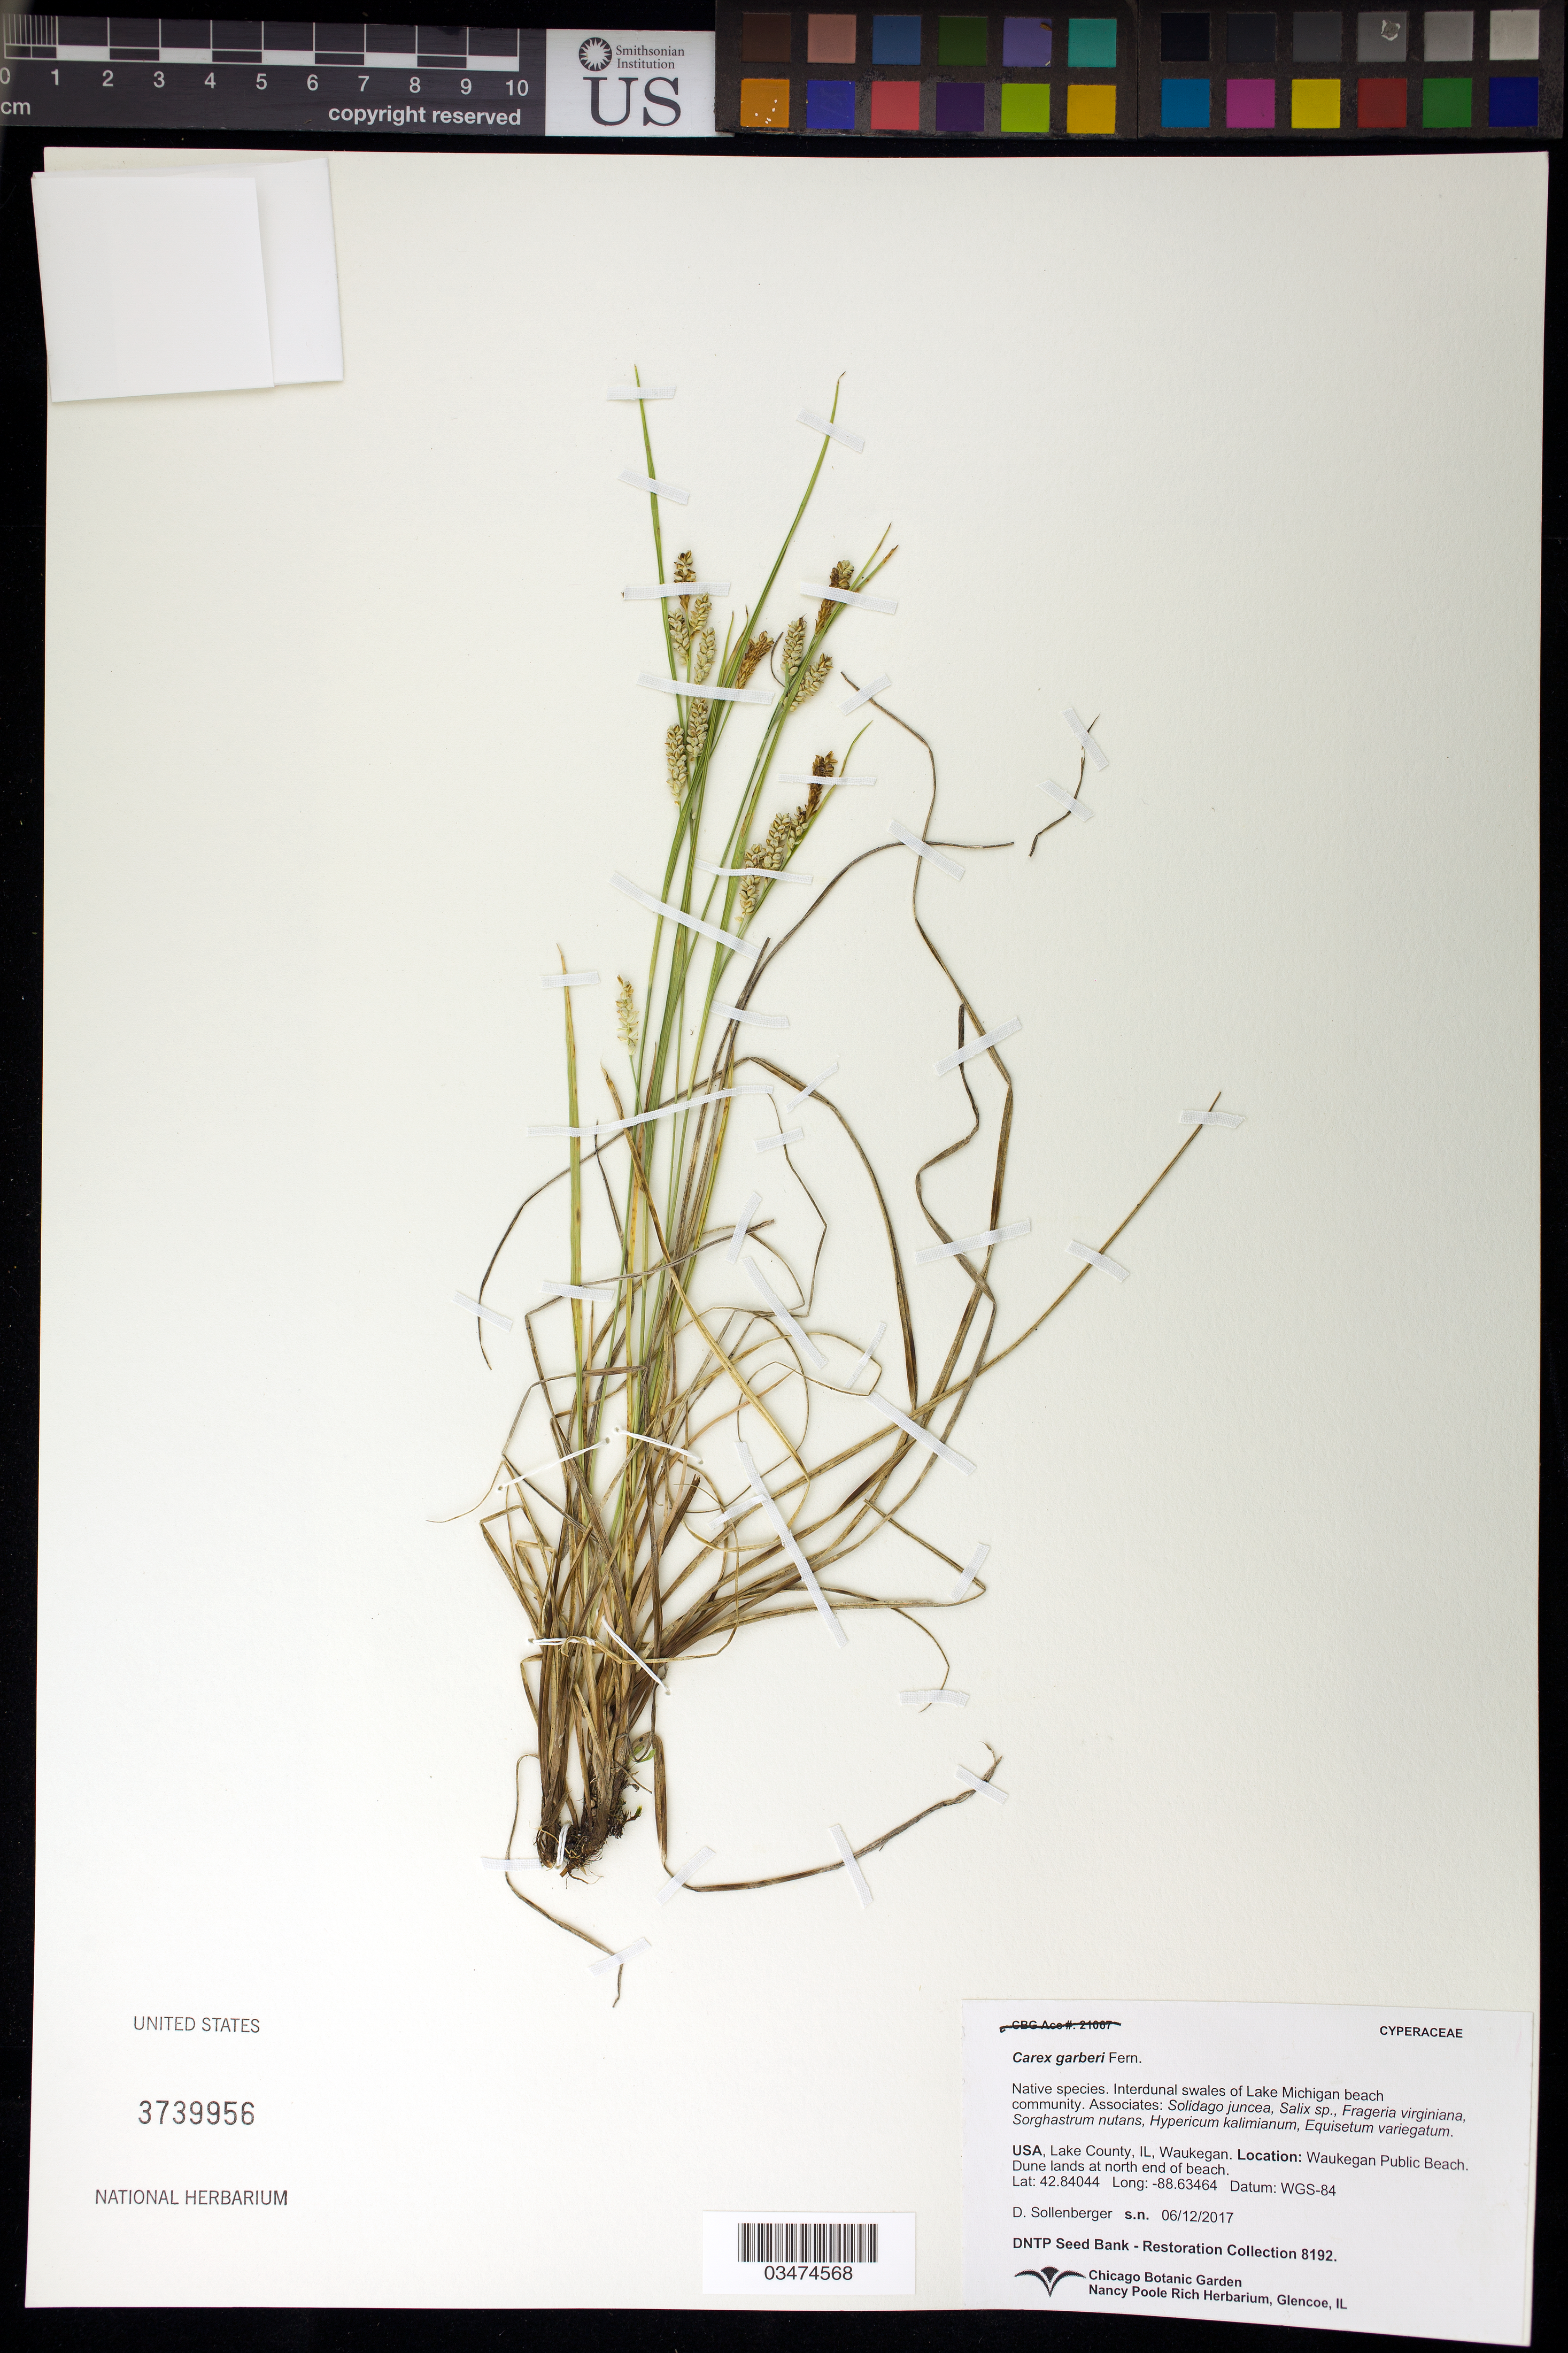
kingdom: Plantae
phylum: Tracheophyta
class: Liliopsida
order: Poales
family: Cyperaceae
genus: Carex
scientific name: Carex garberi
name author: Fernald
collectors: D. Sollenberger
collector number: CBG-8192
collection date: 2017-06-12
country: United States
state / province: Illinois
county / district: Lake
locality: Waukegan Public Beach, Dune lands at north end of beach.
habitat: Interdunal swales of Lake Michigan beach community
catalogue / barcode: US 3739956